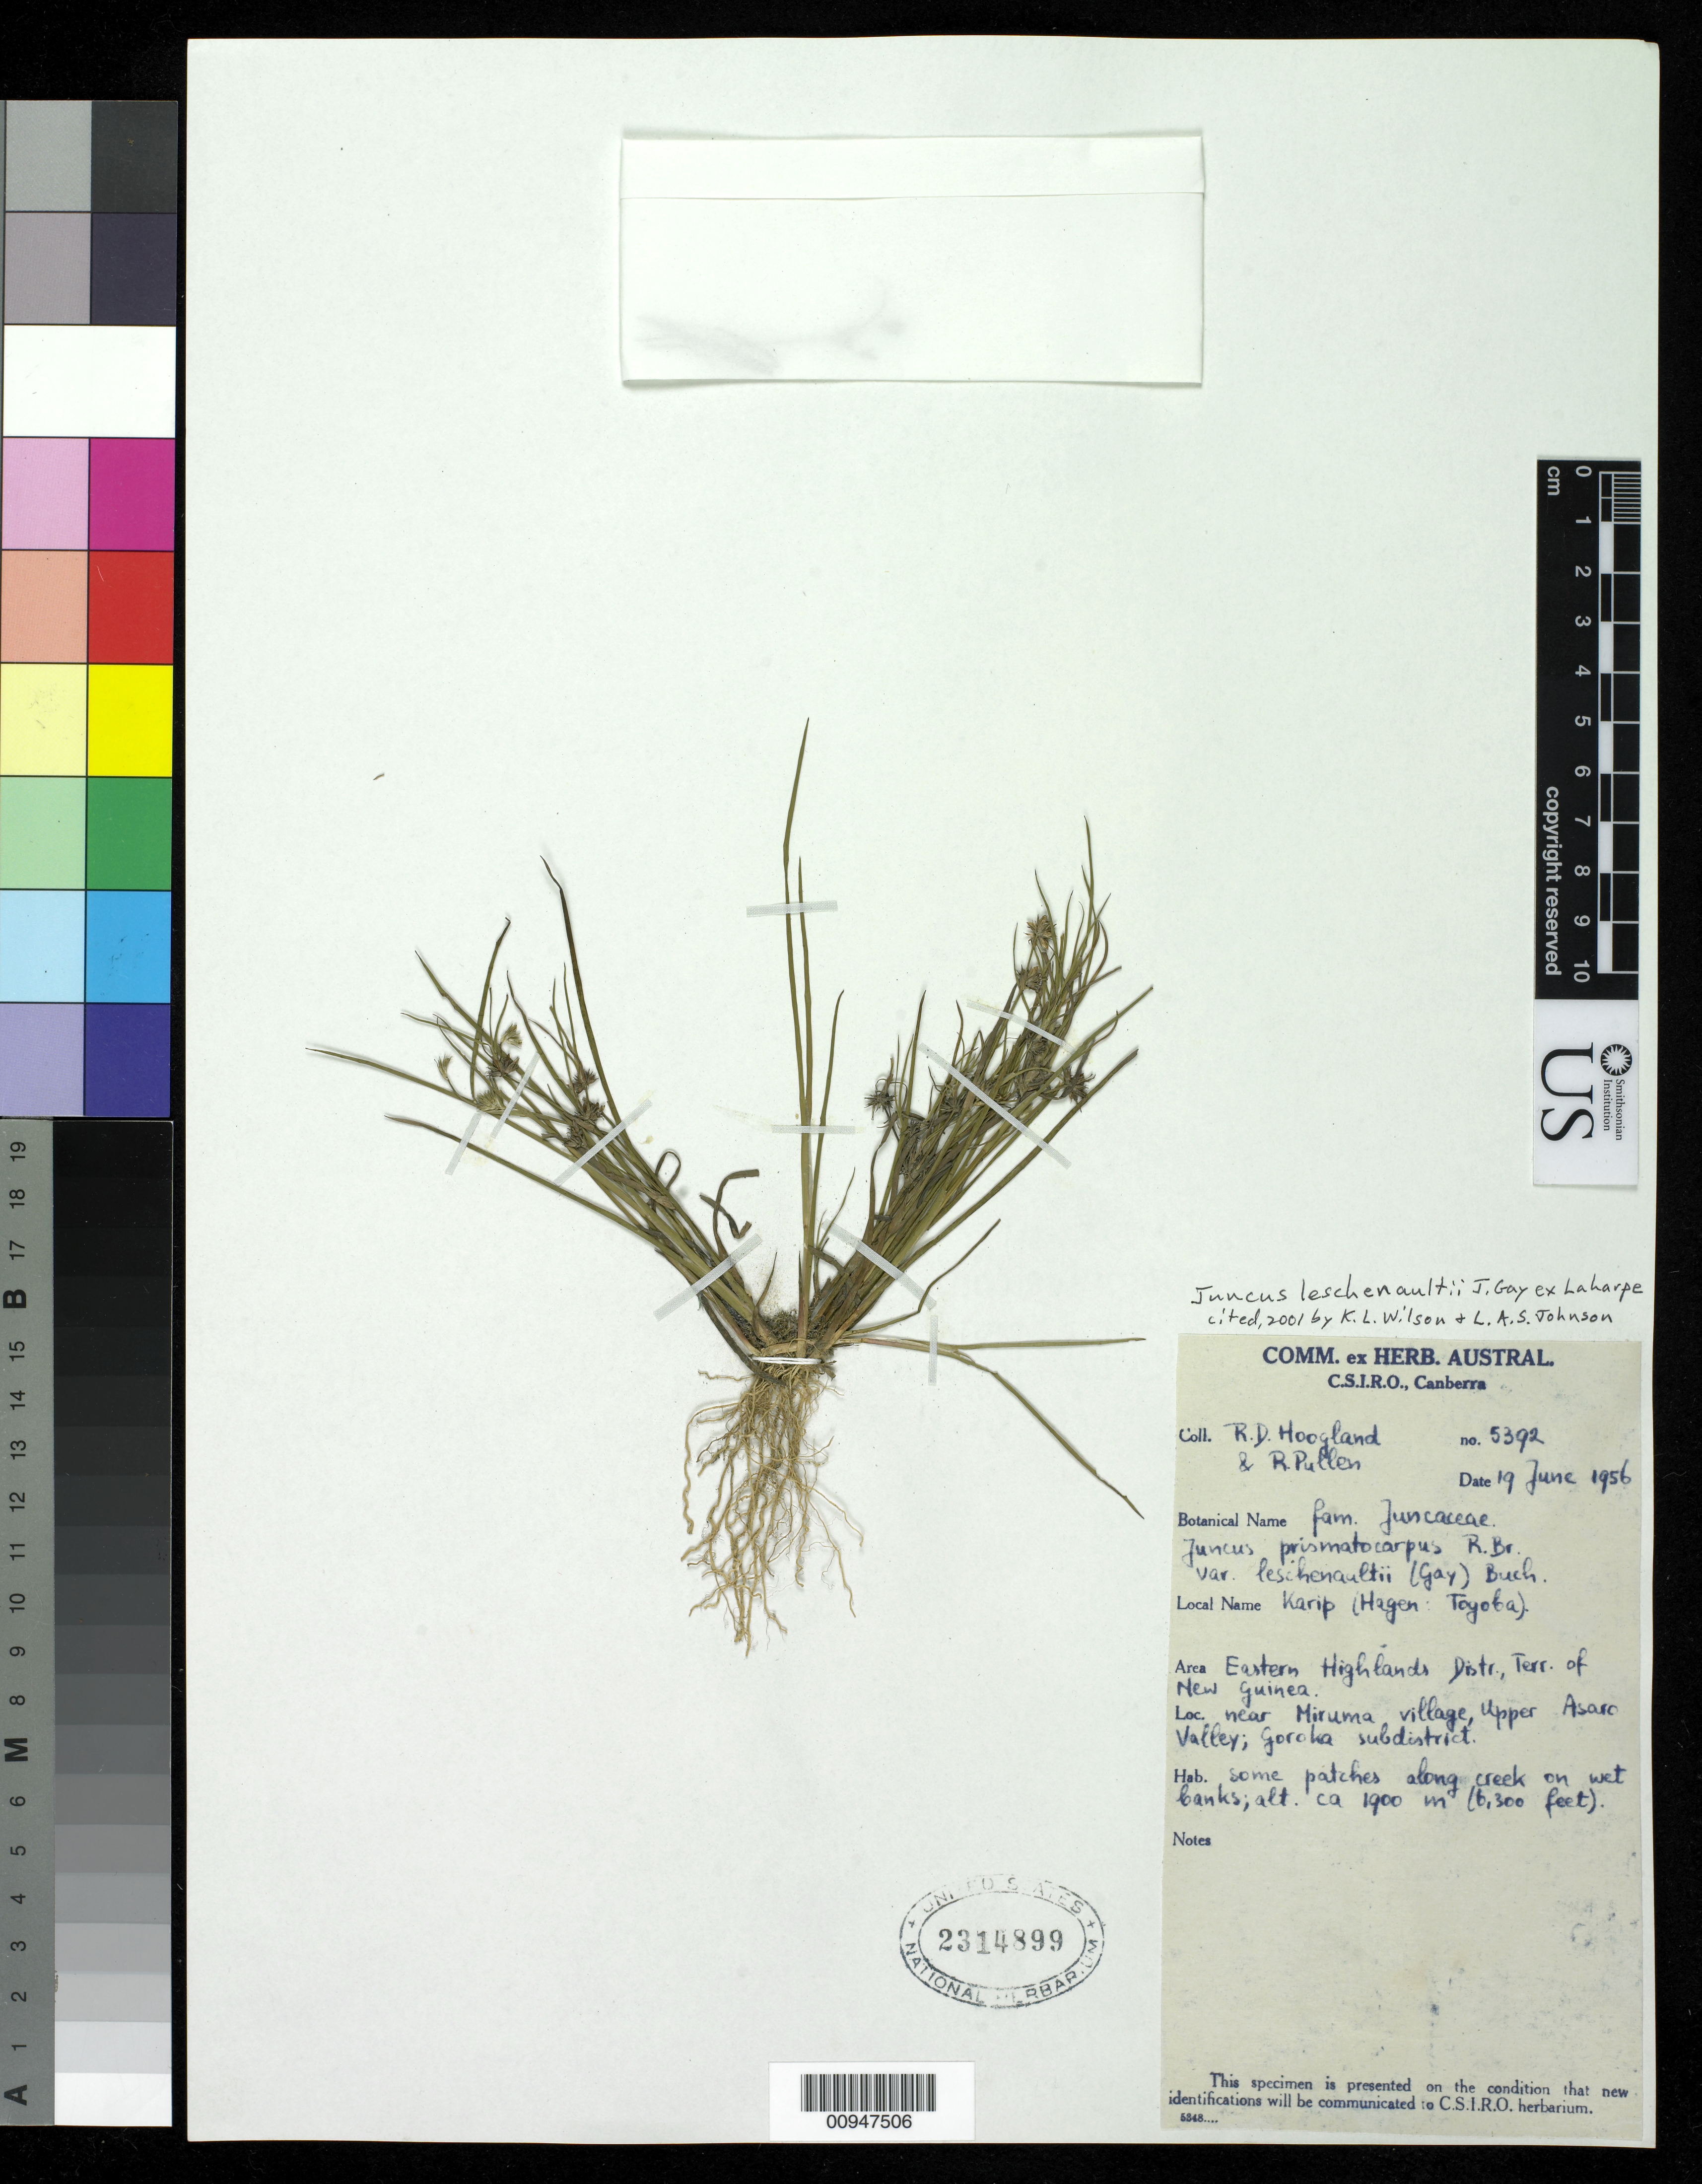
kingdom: Plantae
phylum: Tracheophyta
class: Liliopsida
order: Poales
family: Juncaceae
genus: Juncus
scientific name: Juncus leschenaultii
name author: J. Gay ex Laharpe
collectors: R. D. Hoogland & R. Pullen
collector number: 5392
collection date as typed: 19 Jun 1956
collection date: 1956-06-19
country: Papua New Guinea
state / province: Eastern Highlands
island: New Guinea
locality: near Miruma village, Upper Asaso Valley; Goroka subdistrict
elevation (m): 1900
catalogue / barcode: US 2314899